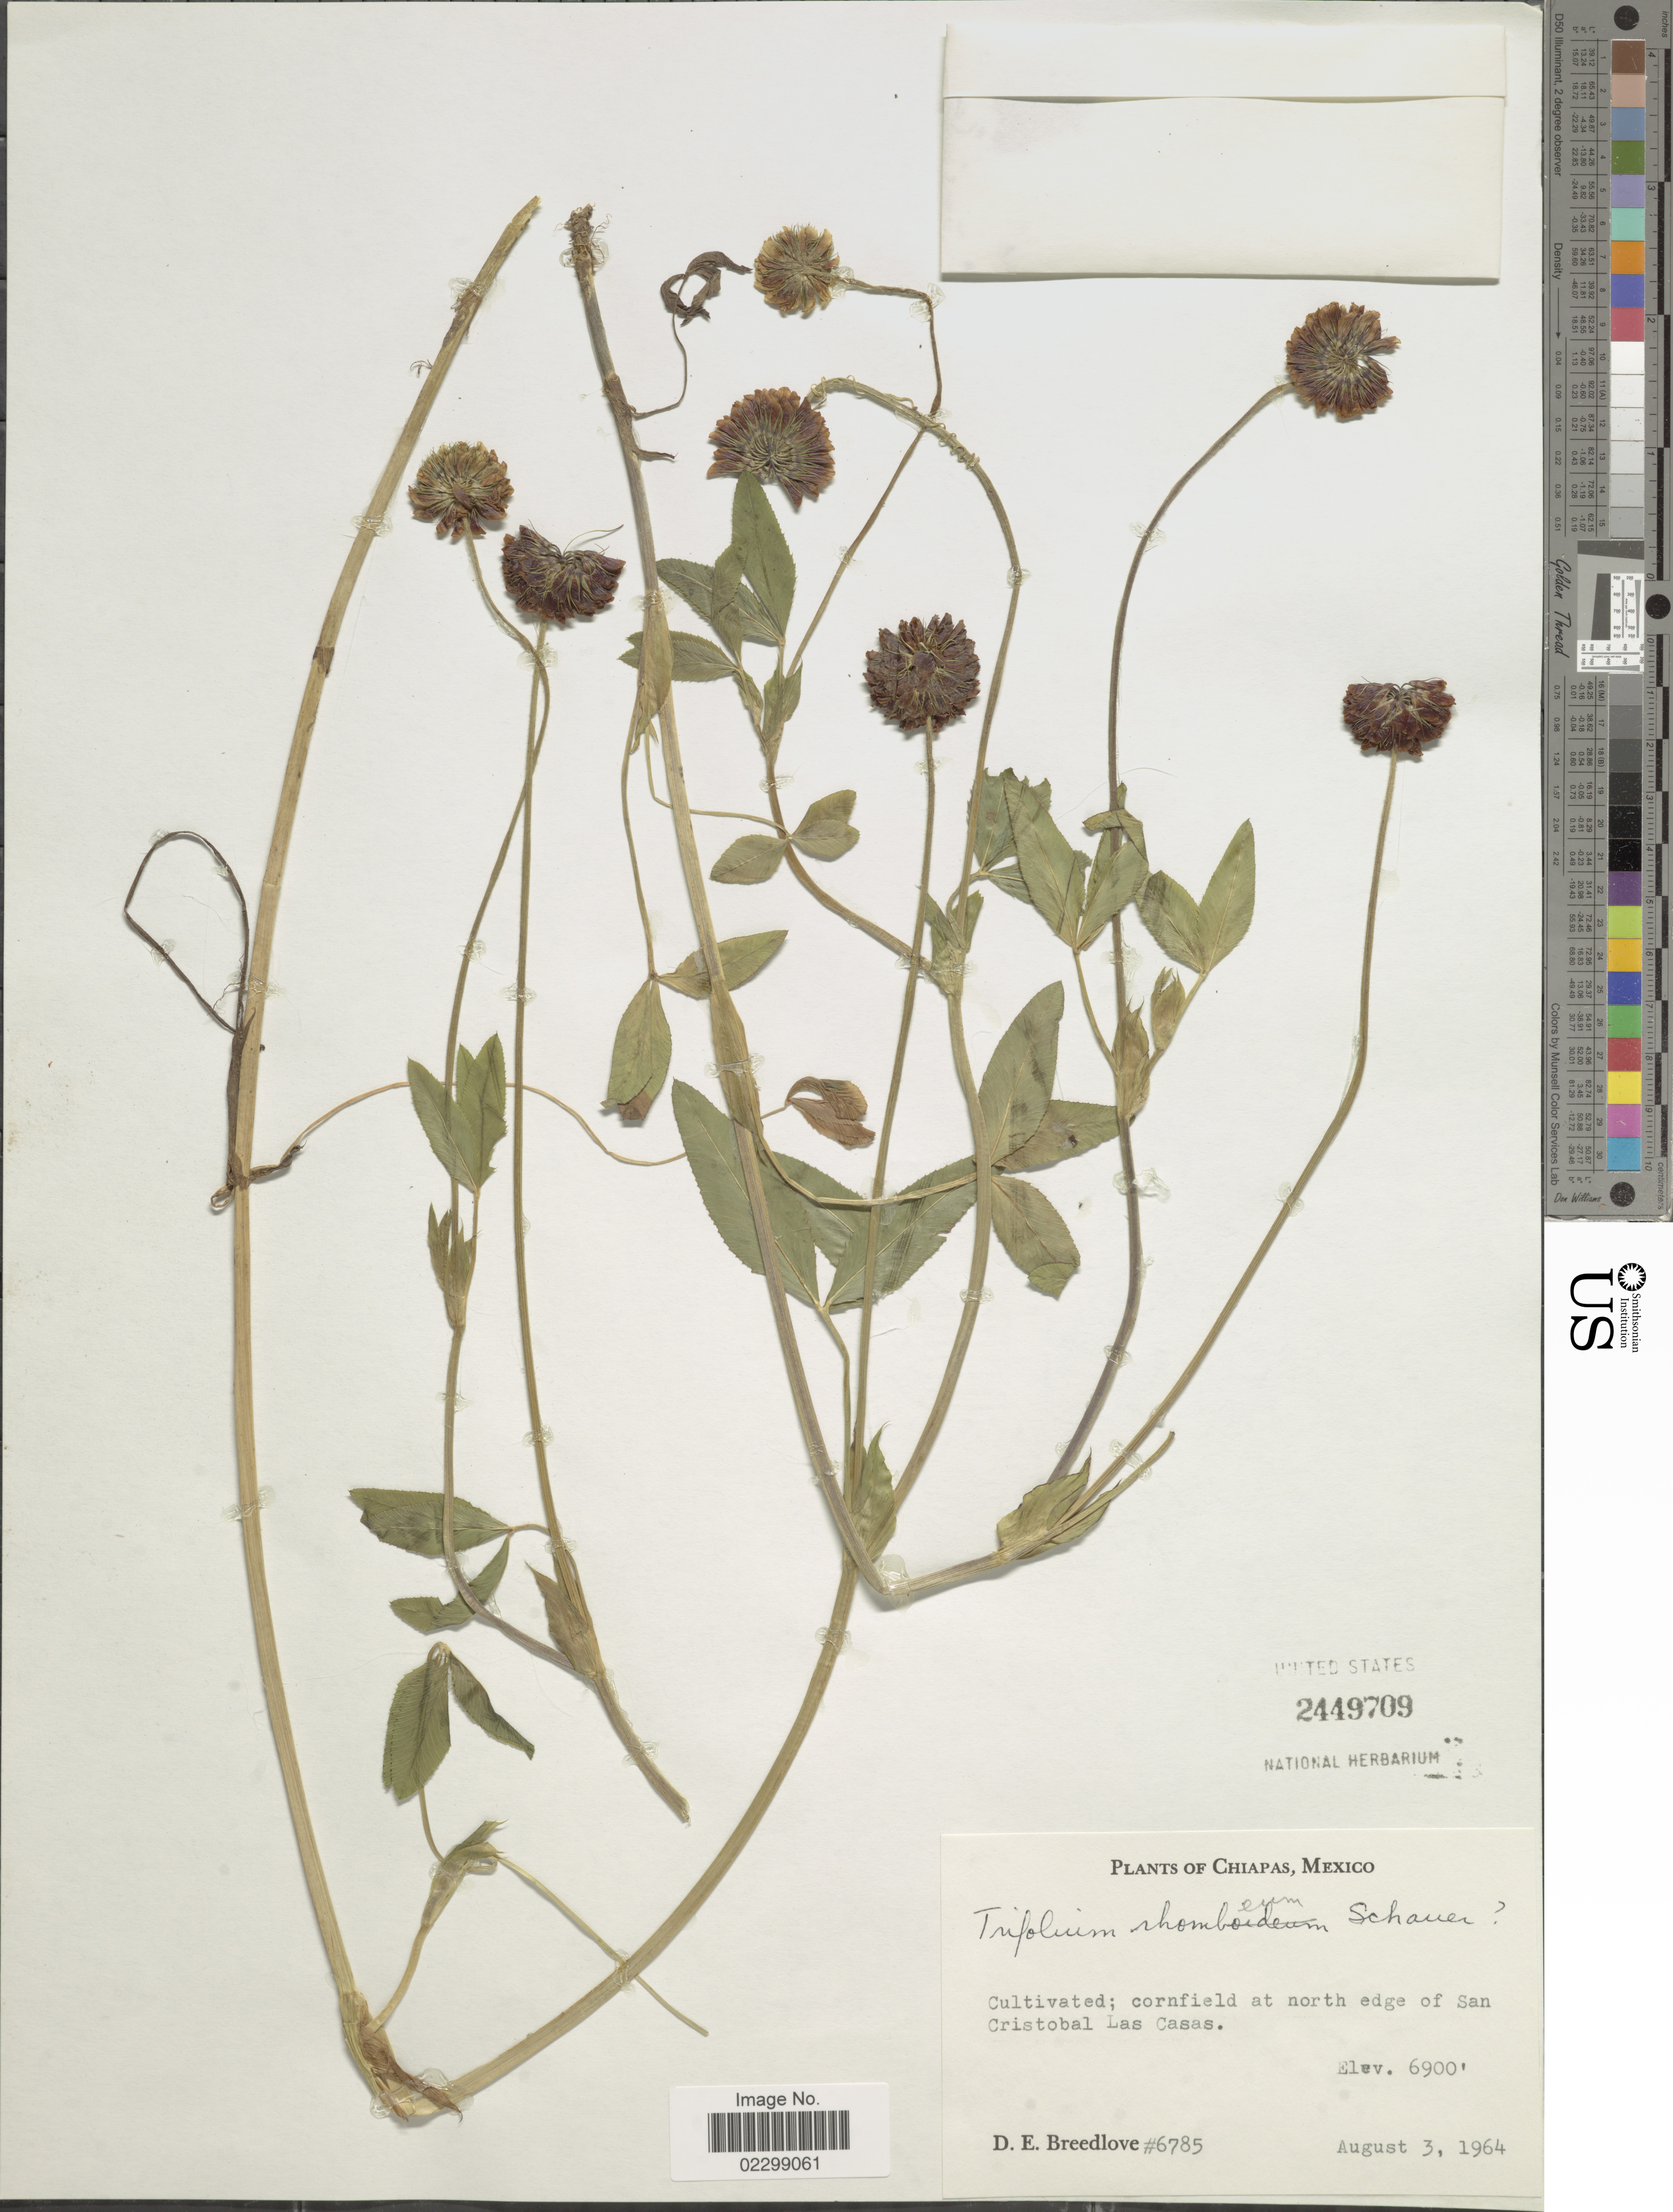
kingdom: Plantae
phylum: Tracheophyta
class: Magnoliopsida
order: Fabales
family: Fabaceae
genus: Trifolium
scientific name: Trifolium rhombeum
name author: S. Schauer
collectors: D. E. Breedlove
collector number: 6785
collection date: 1964-08-03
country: Mexico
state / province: Chiapas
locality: Cornfield at north edge of San Cristobal Las Casas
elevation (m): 2103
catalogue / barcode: US 2449709